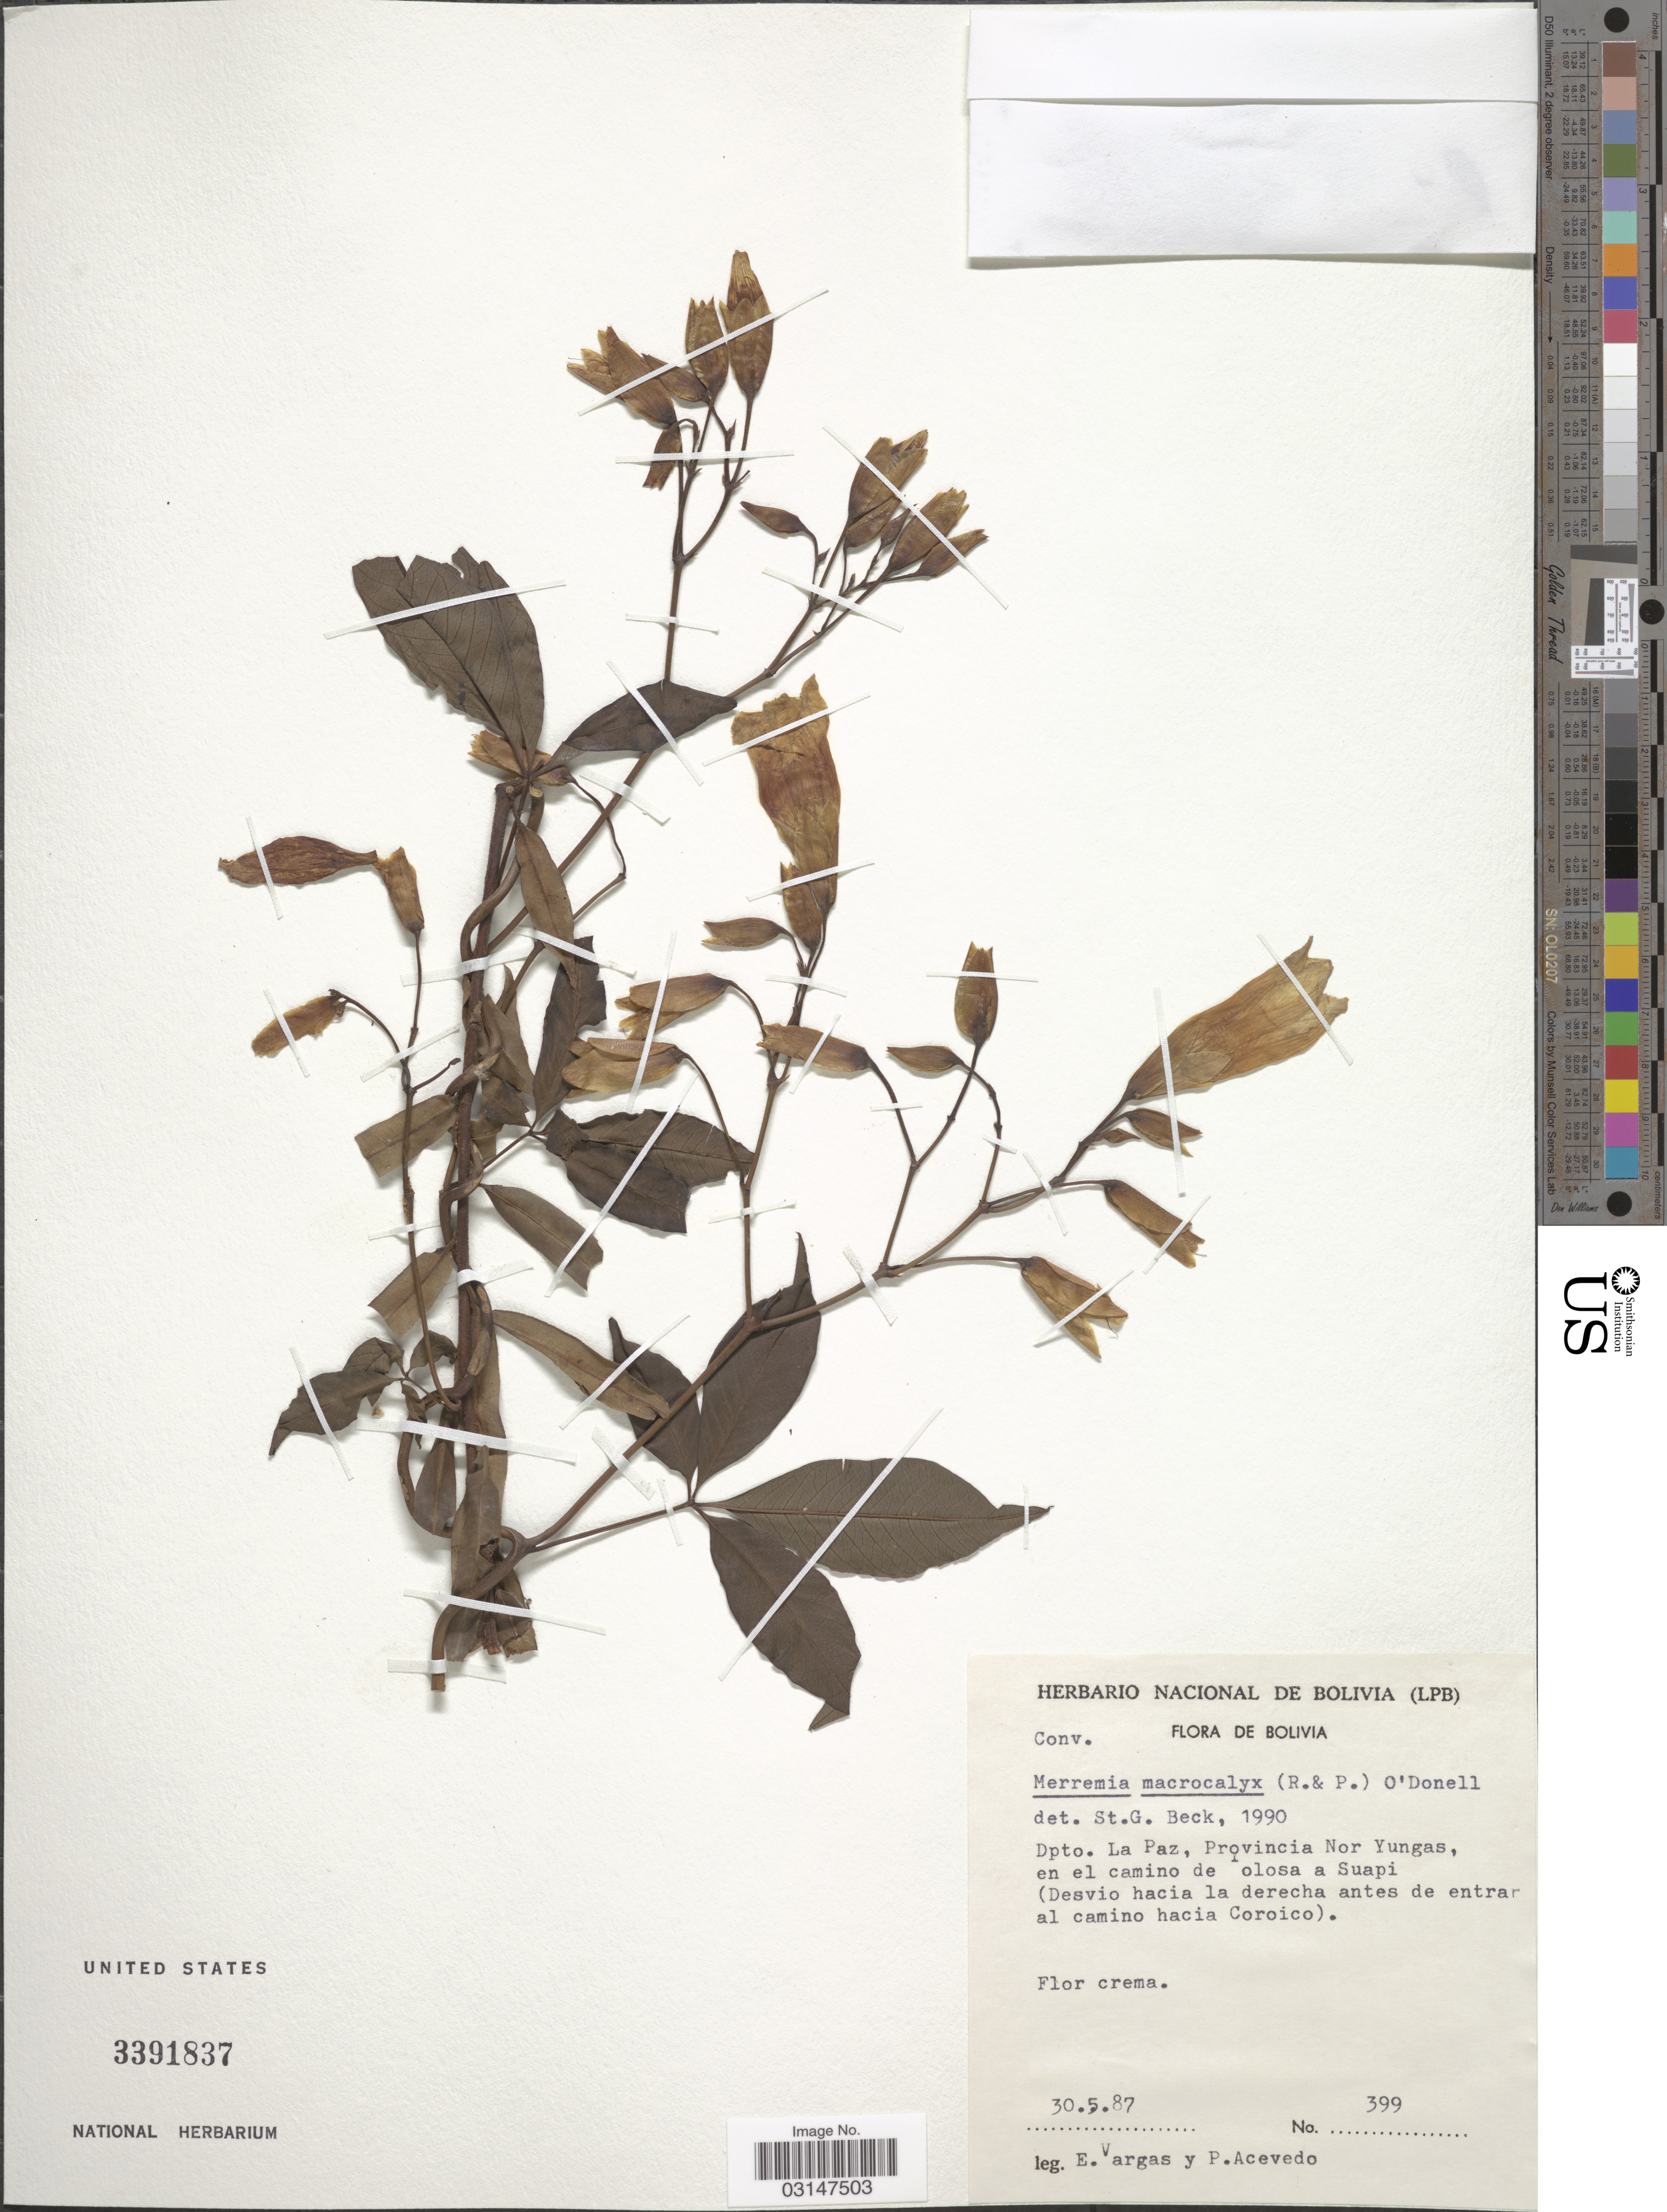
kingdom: Plantae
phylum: Tracheophyta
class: Magnoliopsida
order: Solanales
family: Convolvulaceae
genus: Distimake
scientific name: Distimake macrocalyx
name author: (Ruiz & Pav.) A. R. Simões & Staples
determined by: Strong, Mark T., (BOT), Smithsonian Institution - National Museum of Natural History (UNITED STATES)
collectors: E. Vargas & P. Acevedo-Rodr.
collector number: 399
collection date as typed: Transcribed d/m/y: 30/5/87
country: Bolivia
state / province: La Paz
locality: Dpto. La Paz, Provincia Nor Yungas, en el camino de olosa a Suapi (Desvio hacia la derecha antes de entrar al camino hacia Coroico).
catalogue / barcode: US 3391837